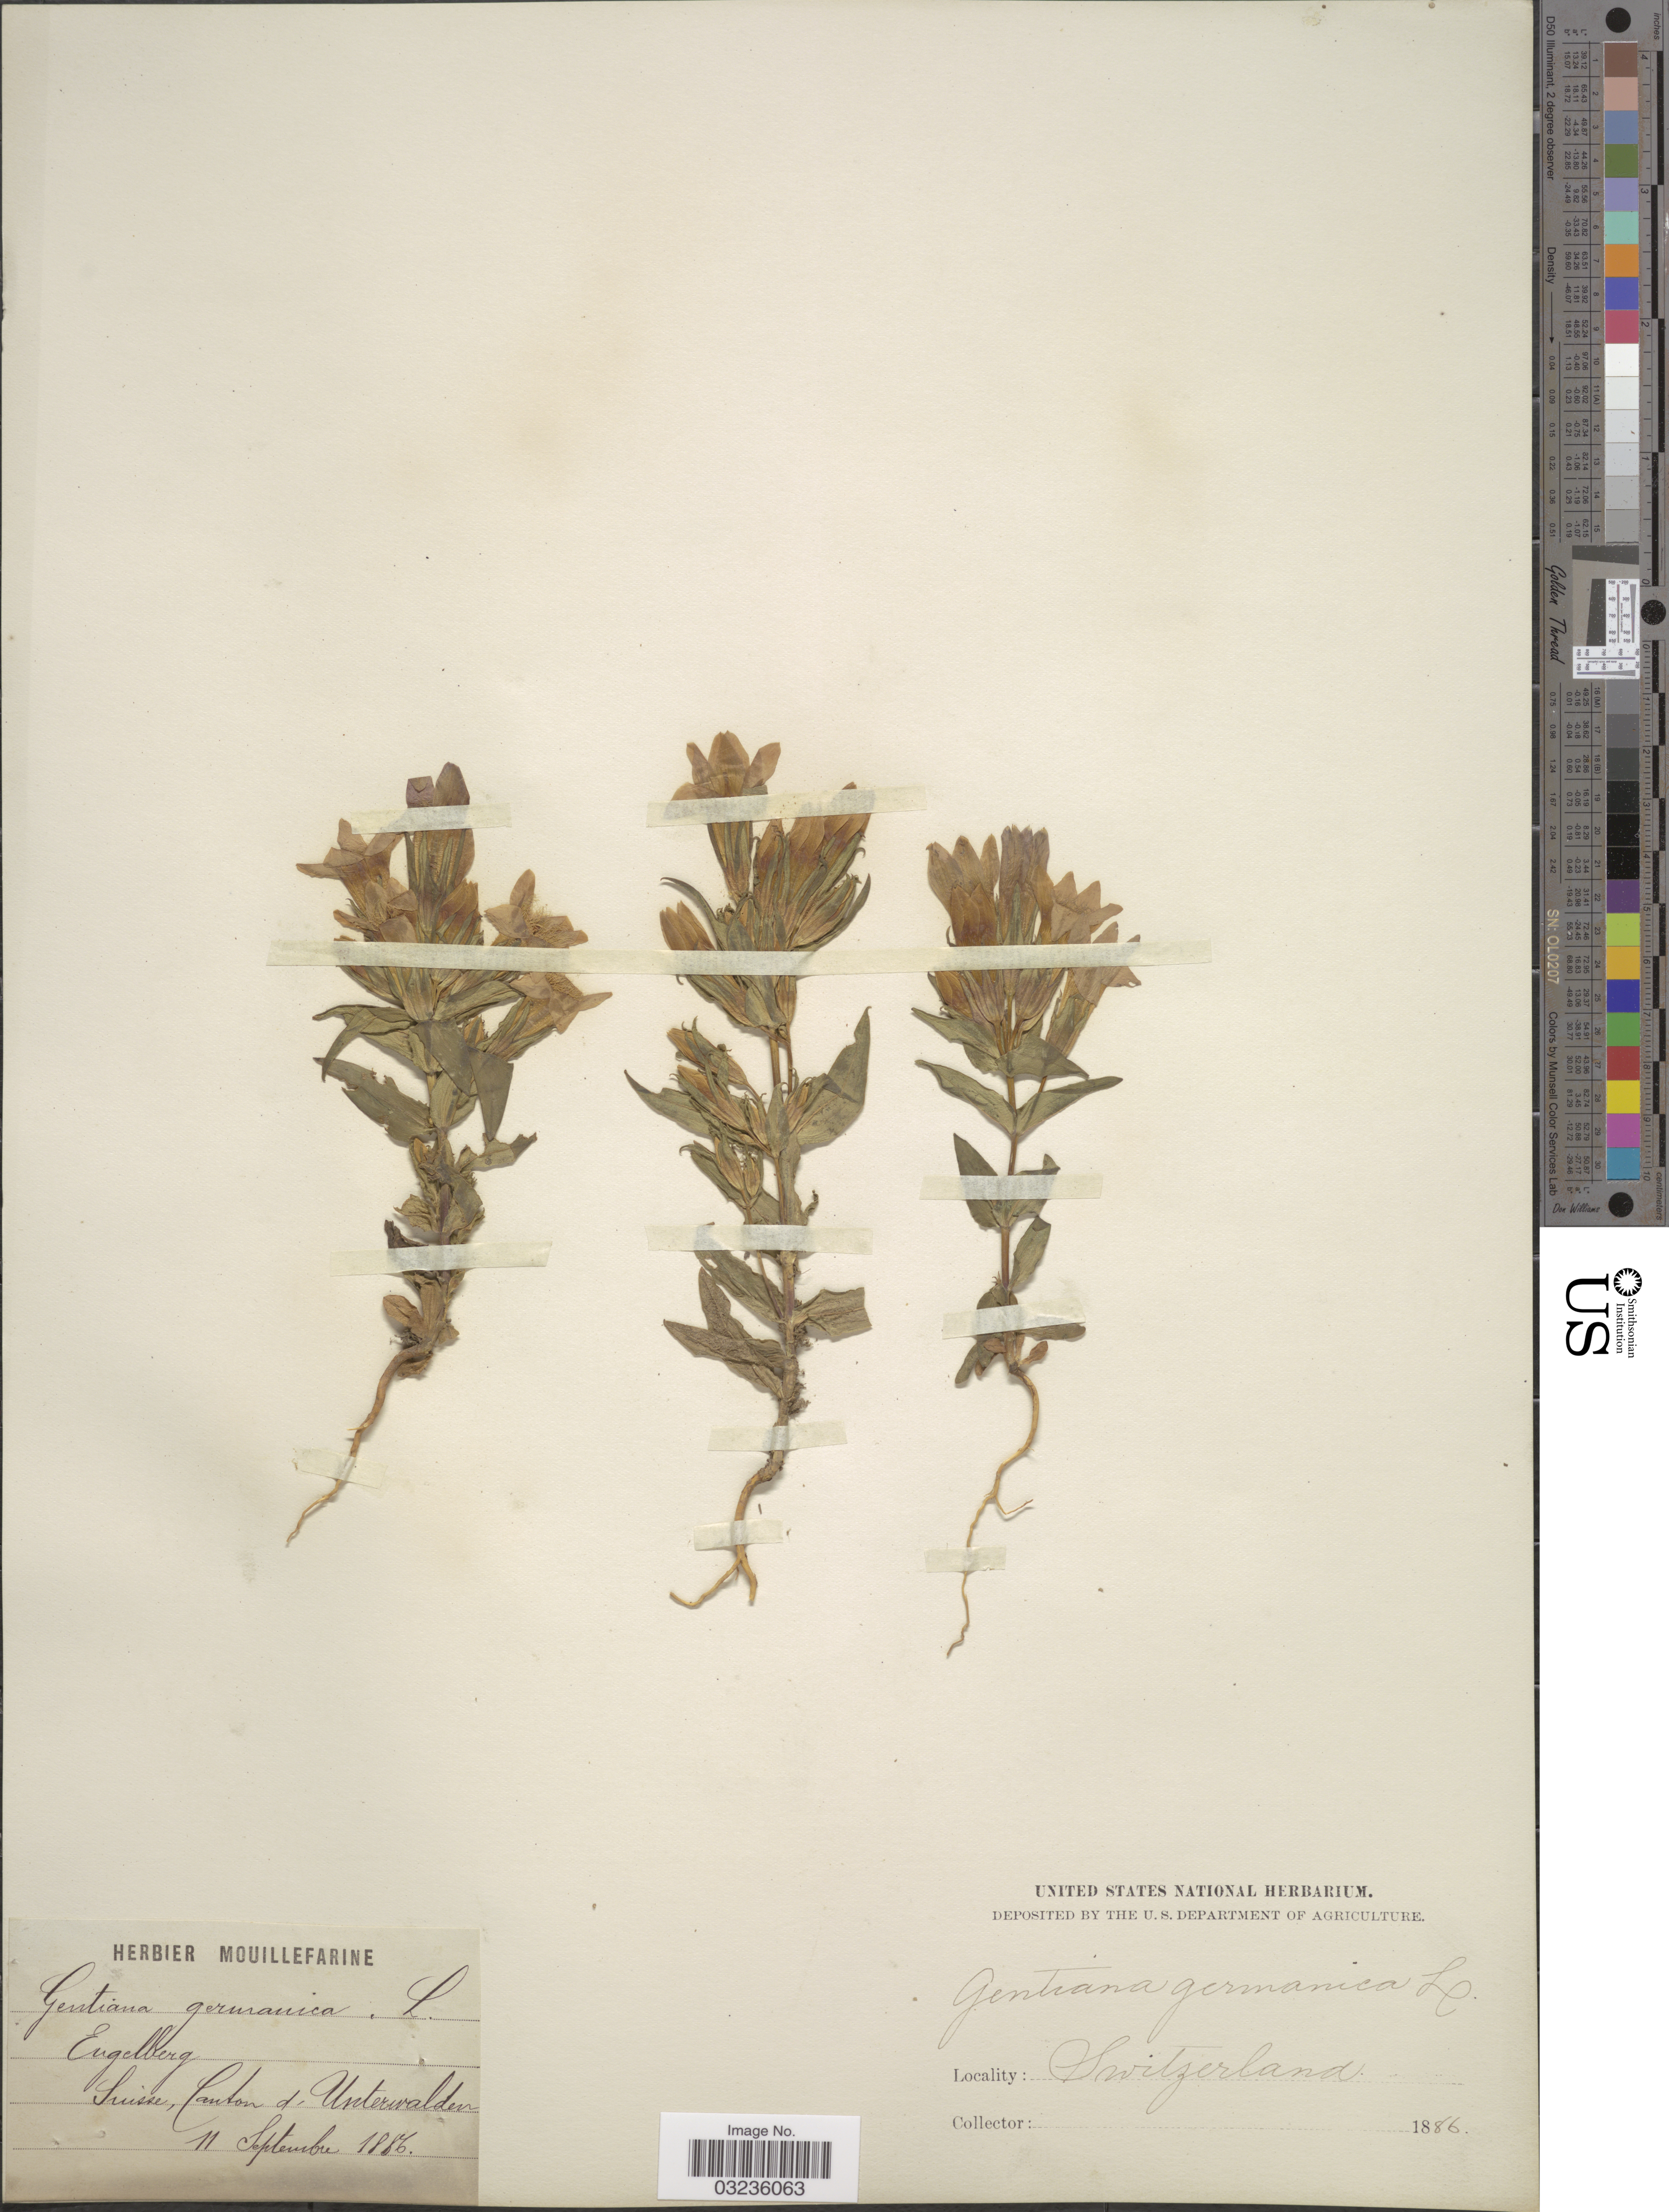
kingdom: Plantae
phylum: Tracheophyta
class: Magnoliopsida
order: Gentianales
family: Gentianaceae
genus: Gentiana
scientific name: Gentiana germanica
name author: Willd.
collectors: ex herb. Mouillefarine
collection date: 1886-09-11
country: Switzerland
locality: Engelberg. Suisse, Canton d'Untervalden.